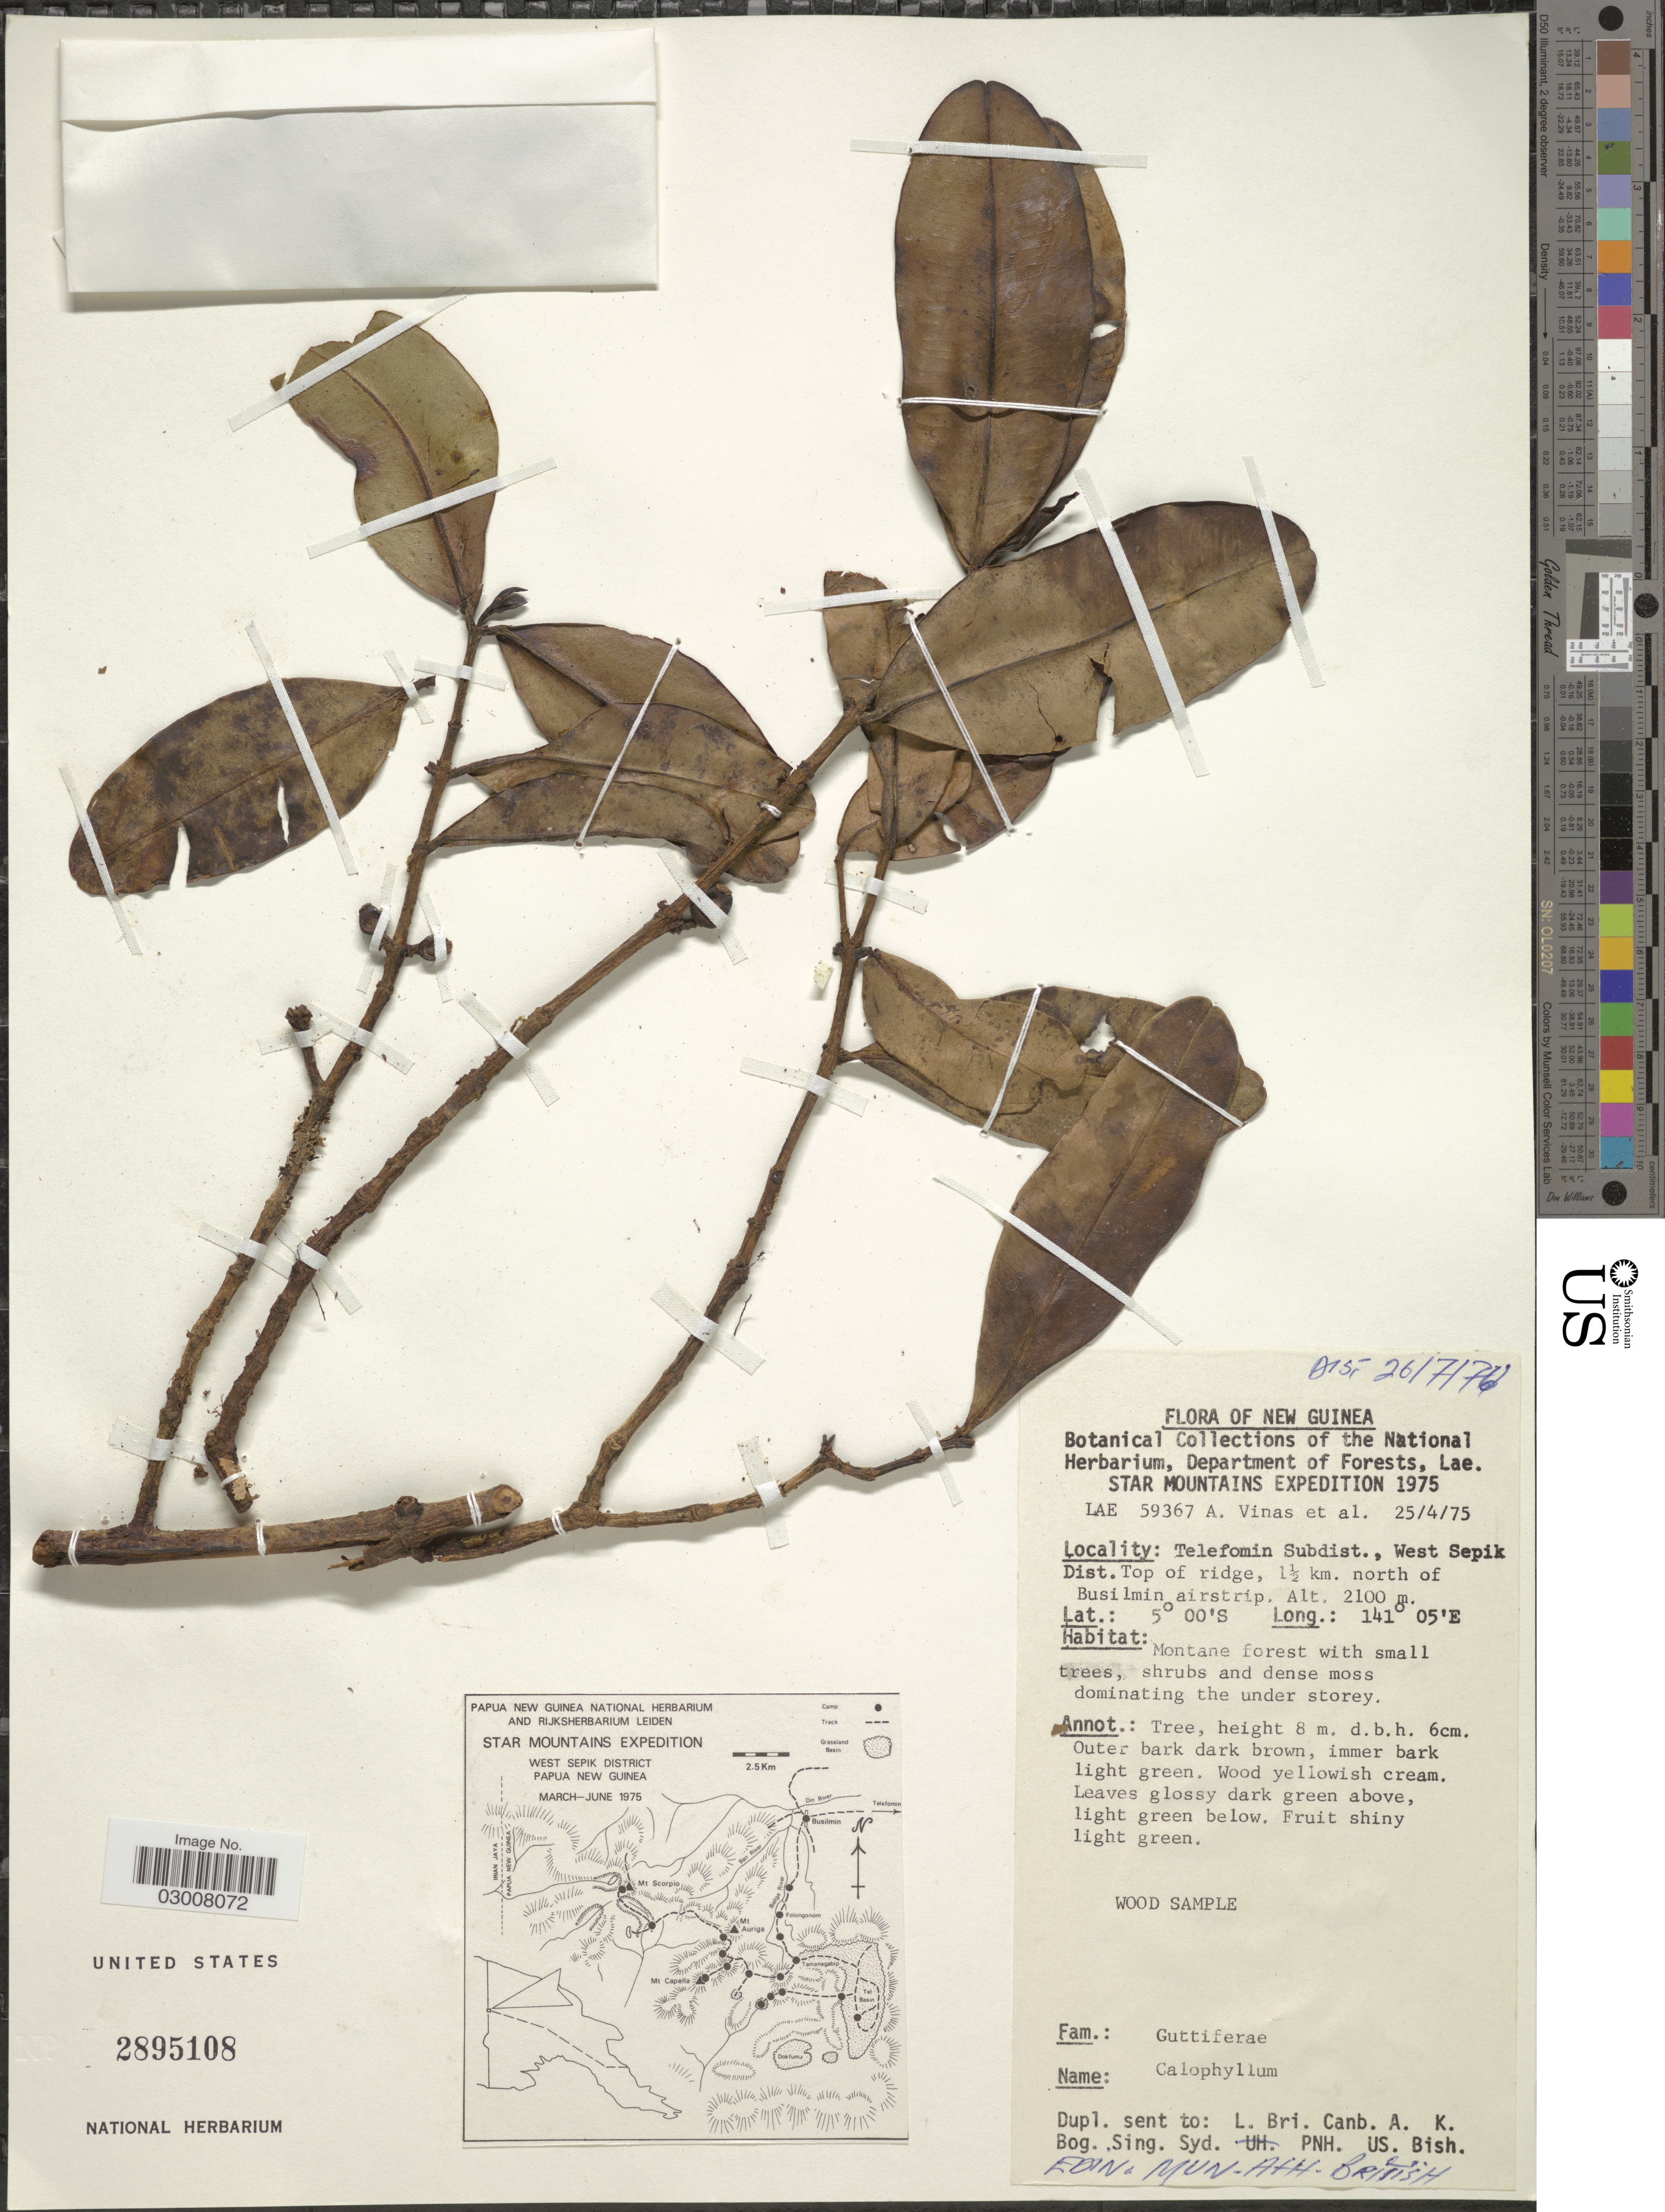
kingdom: Plantae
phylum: Tracheophyta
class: Magnoliopsida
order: Malpighiales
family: Calophyllaceae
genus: Calophyllum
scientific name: Calophyllum sp.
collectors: A. Vinas & et al.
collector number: LAE59367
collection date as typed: Transcribed d/m/y: 25/4/75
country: Papua New Guinea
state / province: Sandaun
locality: New Guinea, Telefomin Subdist., West Sepik Dist. Top of ridge, 1½ km. north of Busilmin airstrip.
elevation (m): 2100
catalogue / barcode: US 2895108